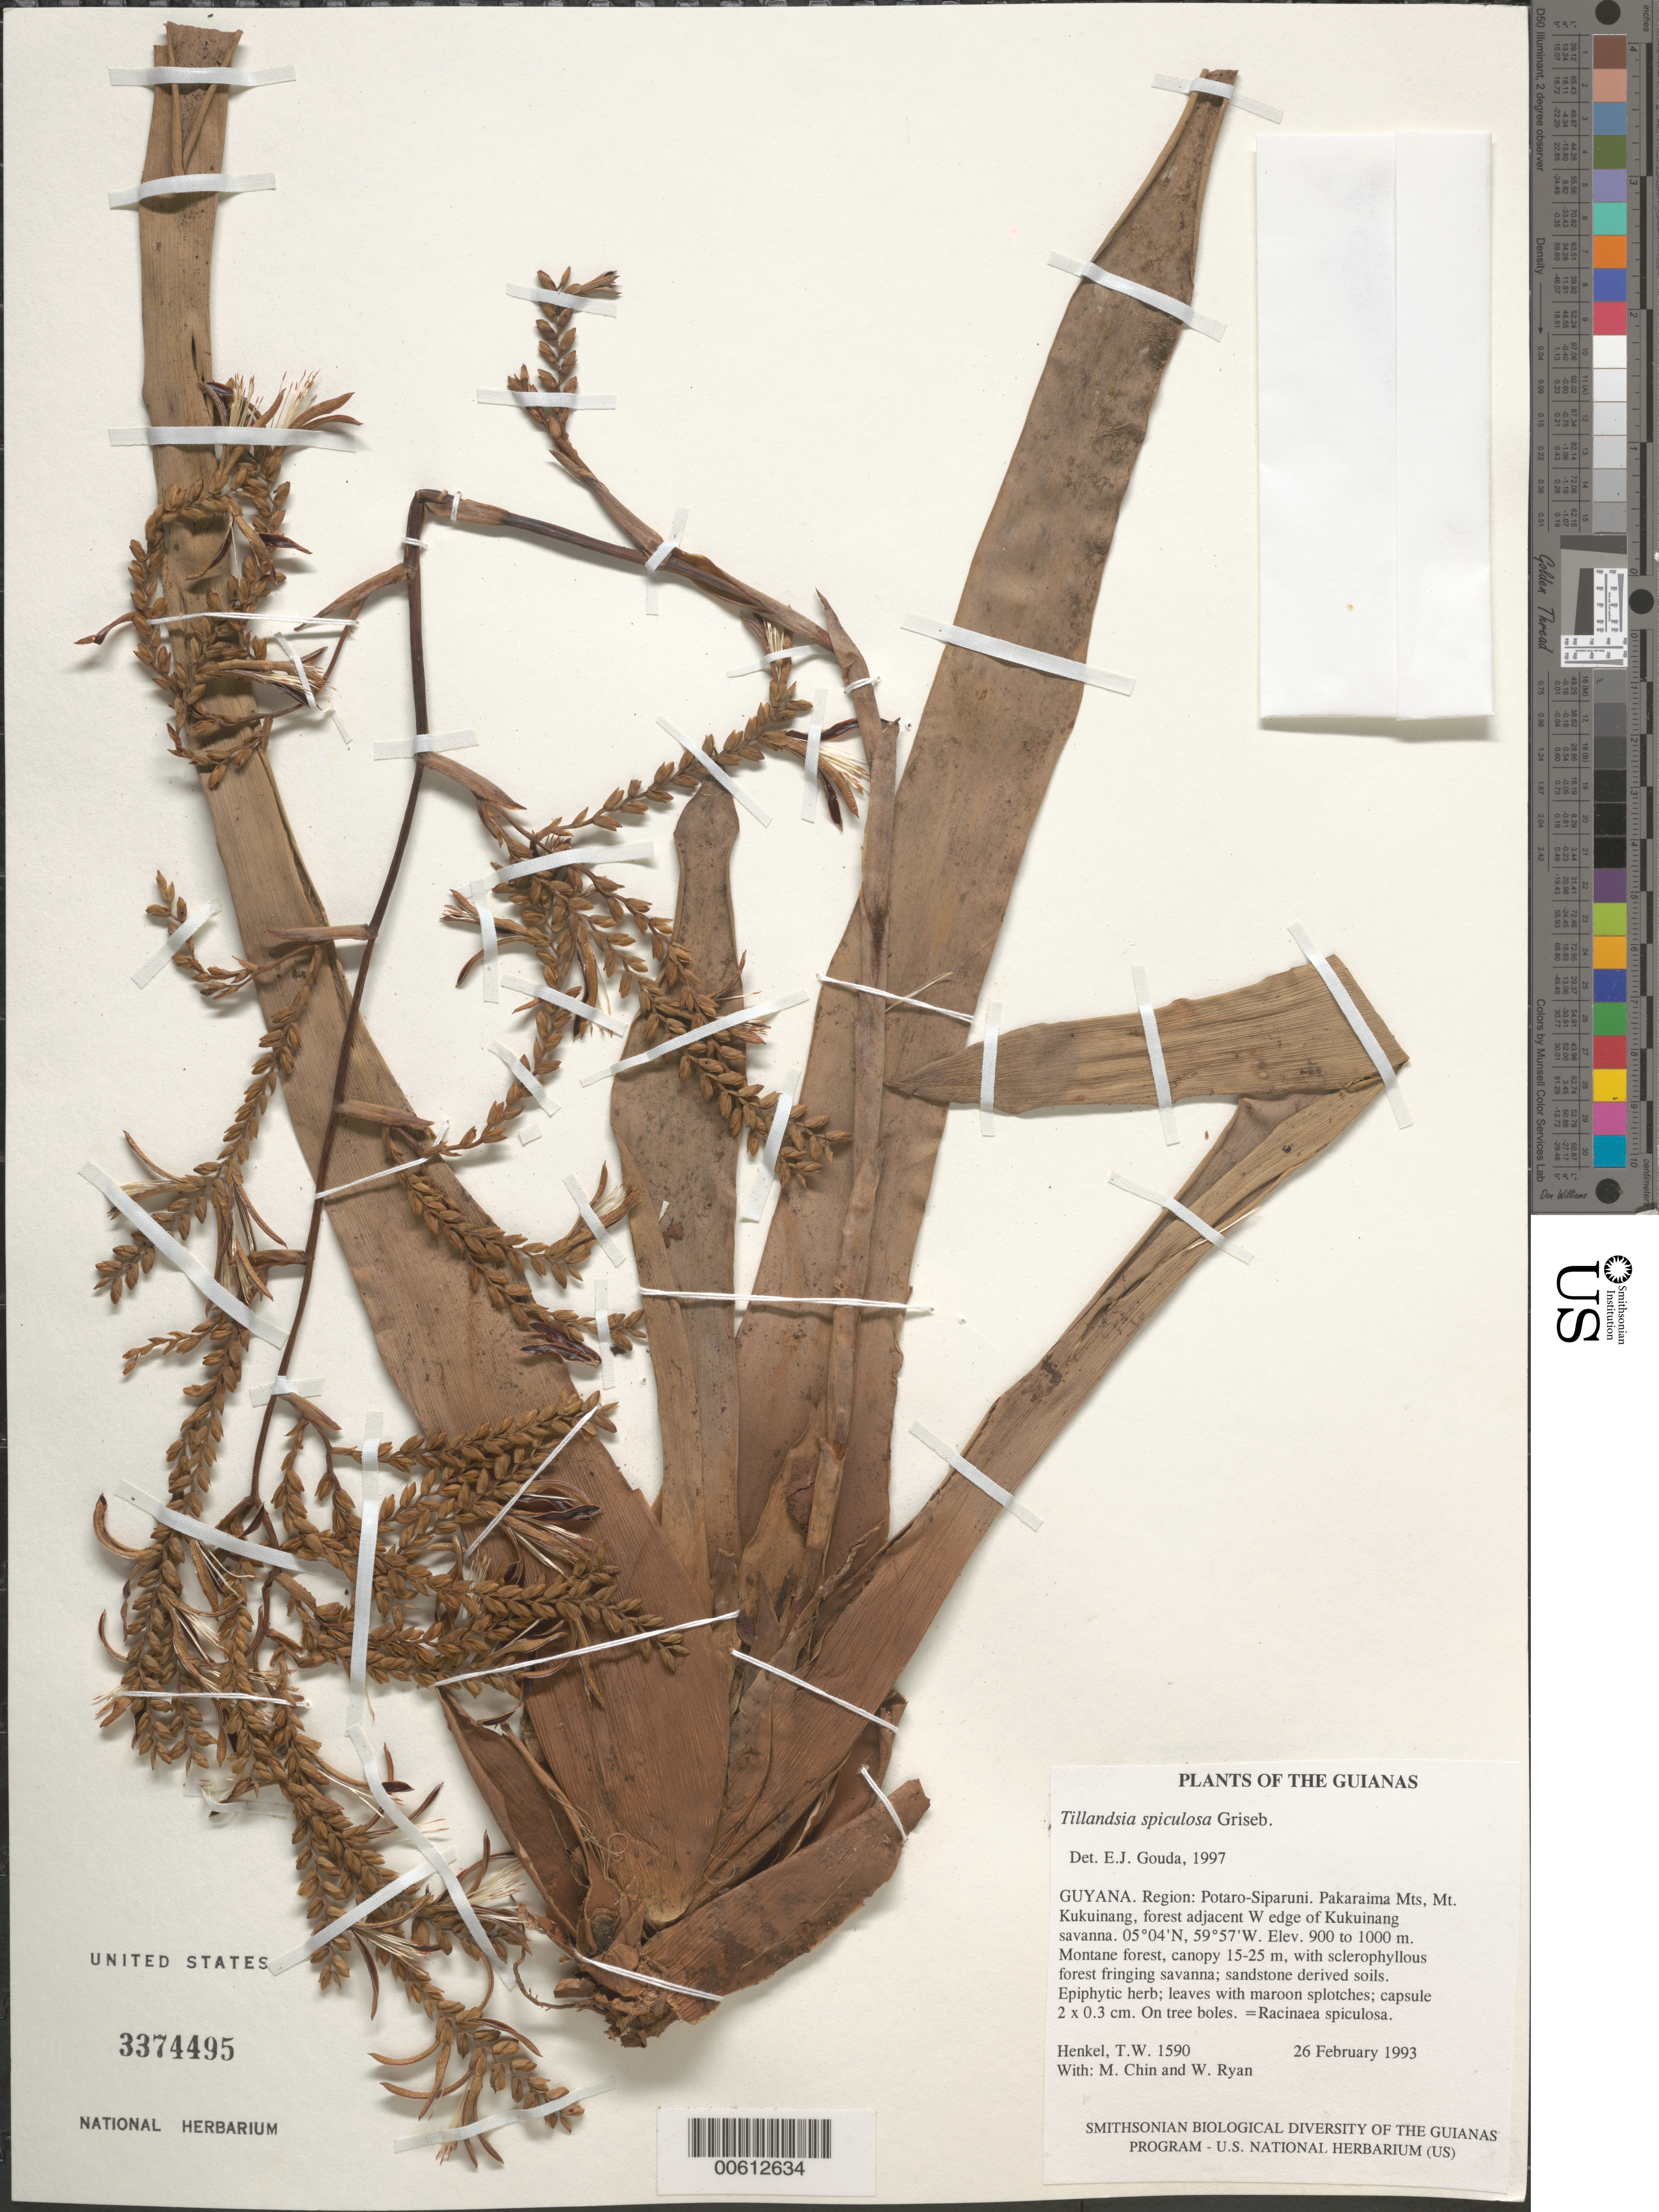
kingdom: Plantae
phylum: Tracheophyta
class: Liliopsida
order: Poales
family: Bromeliaceae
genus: Tillandsia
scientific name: Tillandsia spiculosa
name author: Griseb.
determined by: Gouda, E. J.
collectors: T. Henkel, M. Chin & W. Ryan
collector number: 1590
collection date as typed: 26 February 1993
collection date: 1993-02-26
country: Guyana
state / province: Potaro-Siparuni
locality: Pakaraima Mts, Mt. Kukuinang, forest adjacent W edge of Kukuinang savanna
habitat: Montane forest, canopy 15-25 m, with sclerophyllous forest fringing savanna; sandstone derived soils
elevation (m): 900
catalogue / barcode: US 3374495